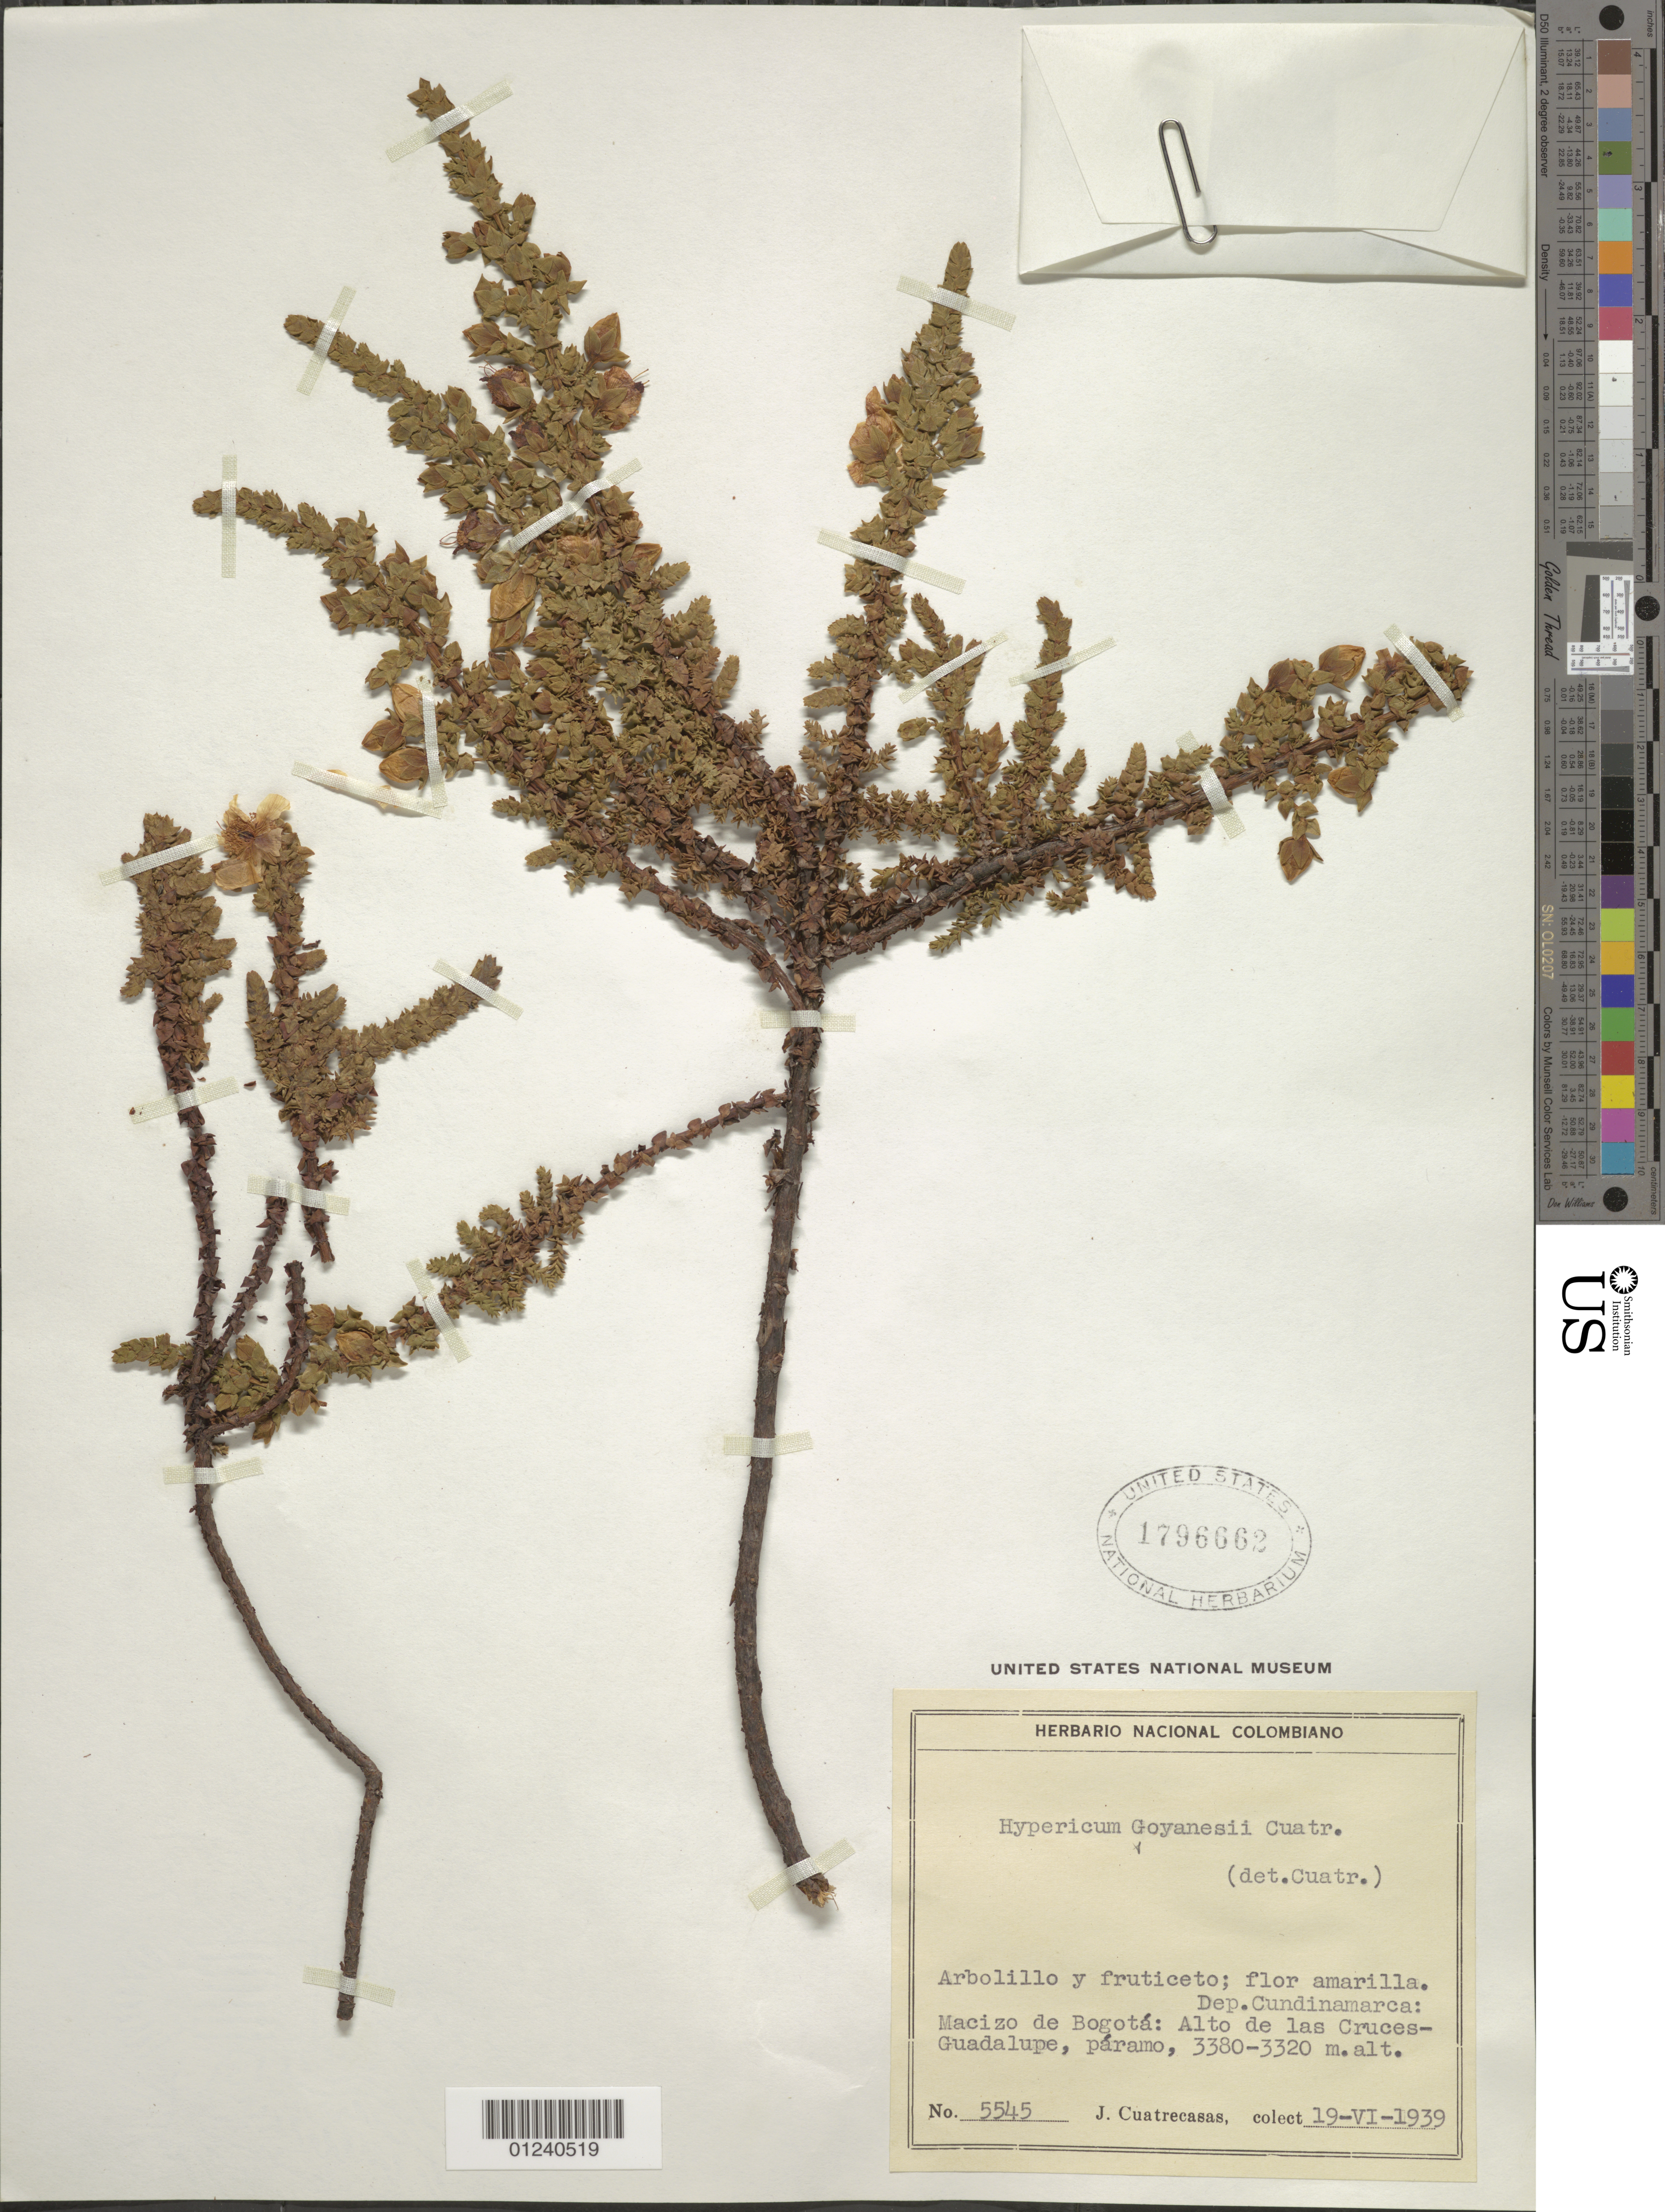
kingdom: Plantae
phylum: Tracheophyta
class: Magnoliopsida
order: Malpighiales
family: Hypericaceae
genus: Hypericum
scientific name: Hypericum goyanesii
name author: Cuatrec.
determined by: Cuatrecasas, J.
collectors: J. Cuatrecasas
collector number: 5545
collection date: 1939-06-19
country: Colombia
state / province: Cundinamarca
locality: Macizo de Bogotá (Massif of Bogota), Alto de las Cruces-Guadalupe, páramo.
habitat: Páramo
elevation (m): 3320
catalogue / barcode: US 1796662